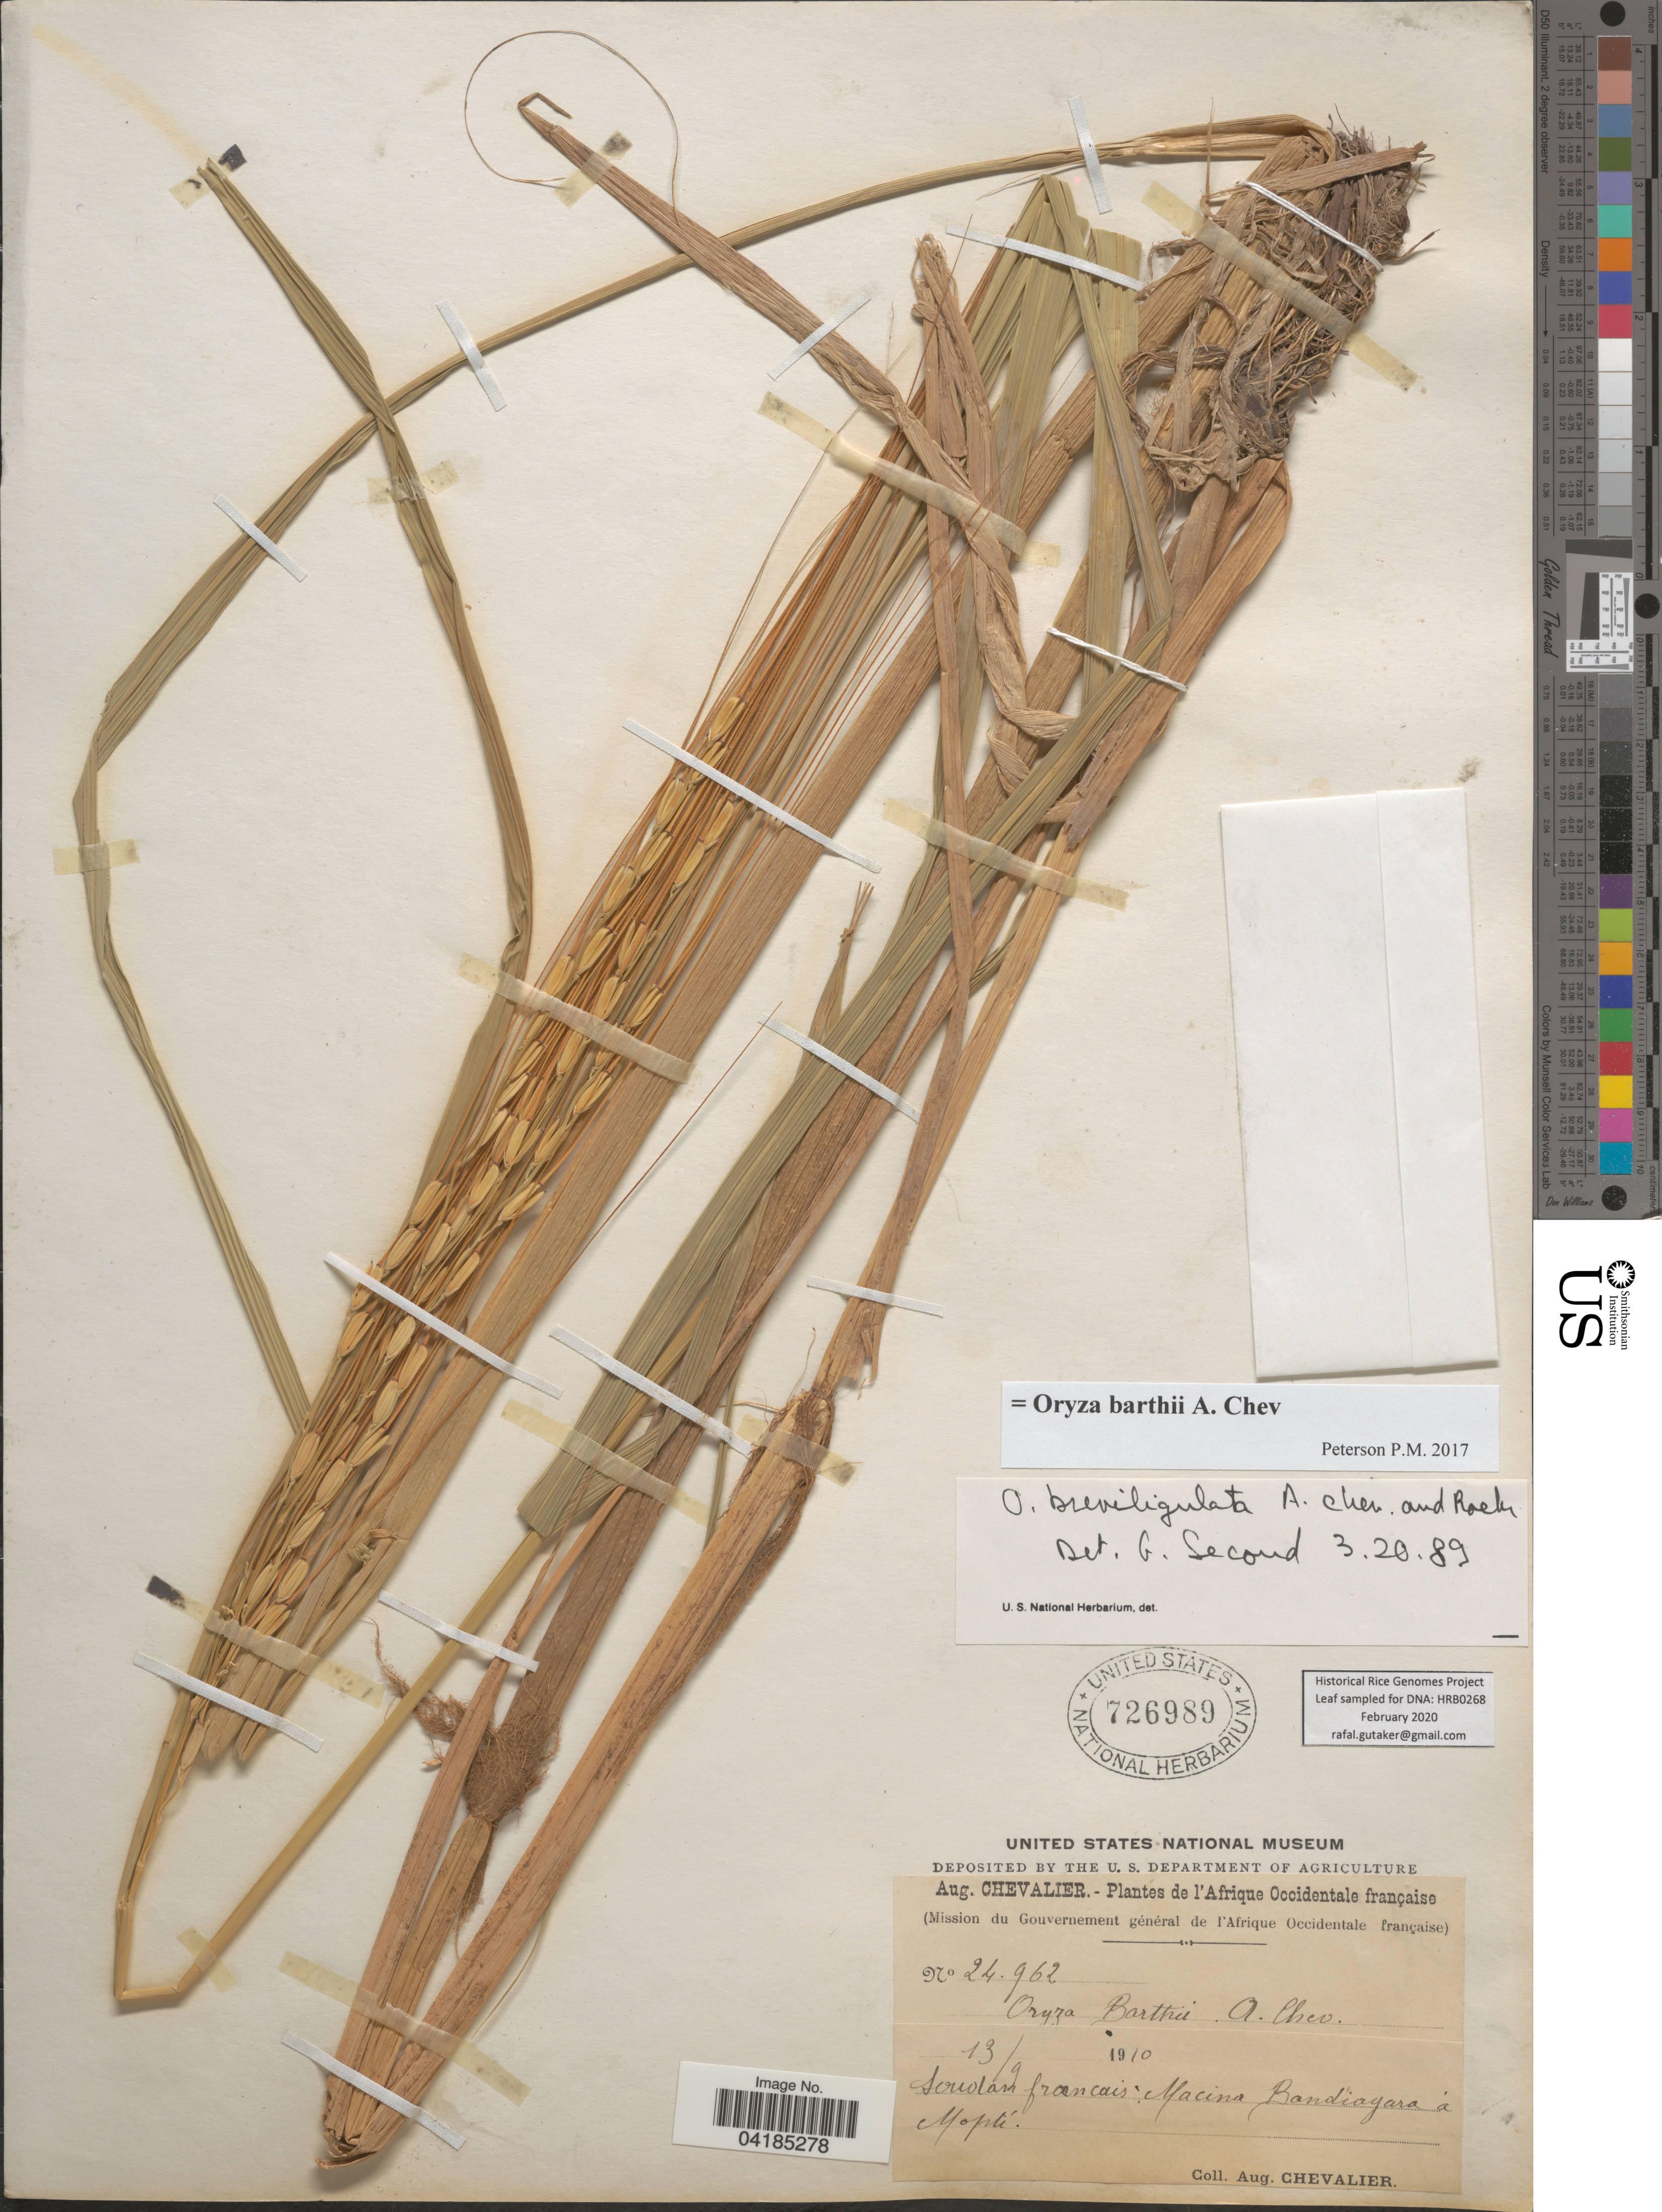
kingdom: Plantae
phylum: Tracheophyta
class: Liliopsida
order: Poales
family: Poaceae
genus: Oryza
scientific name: Oryza barthii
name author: A. Chev.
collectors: A. J. Chevalier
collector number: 24962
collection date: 1910-09-13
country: Mali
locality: L'Afrique Occidentale française. Soudan francais: Macina Bandiagara á Moptí.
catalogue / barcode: US 726989